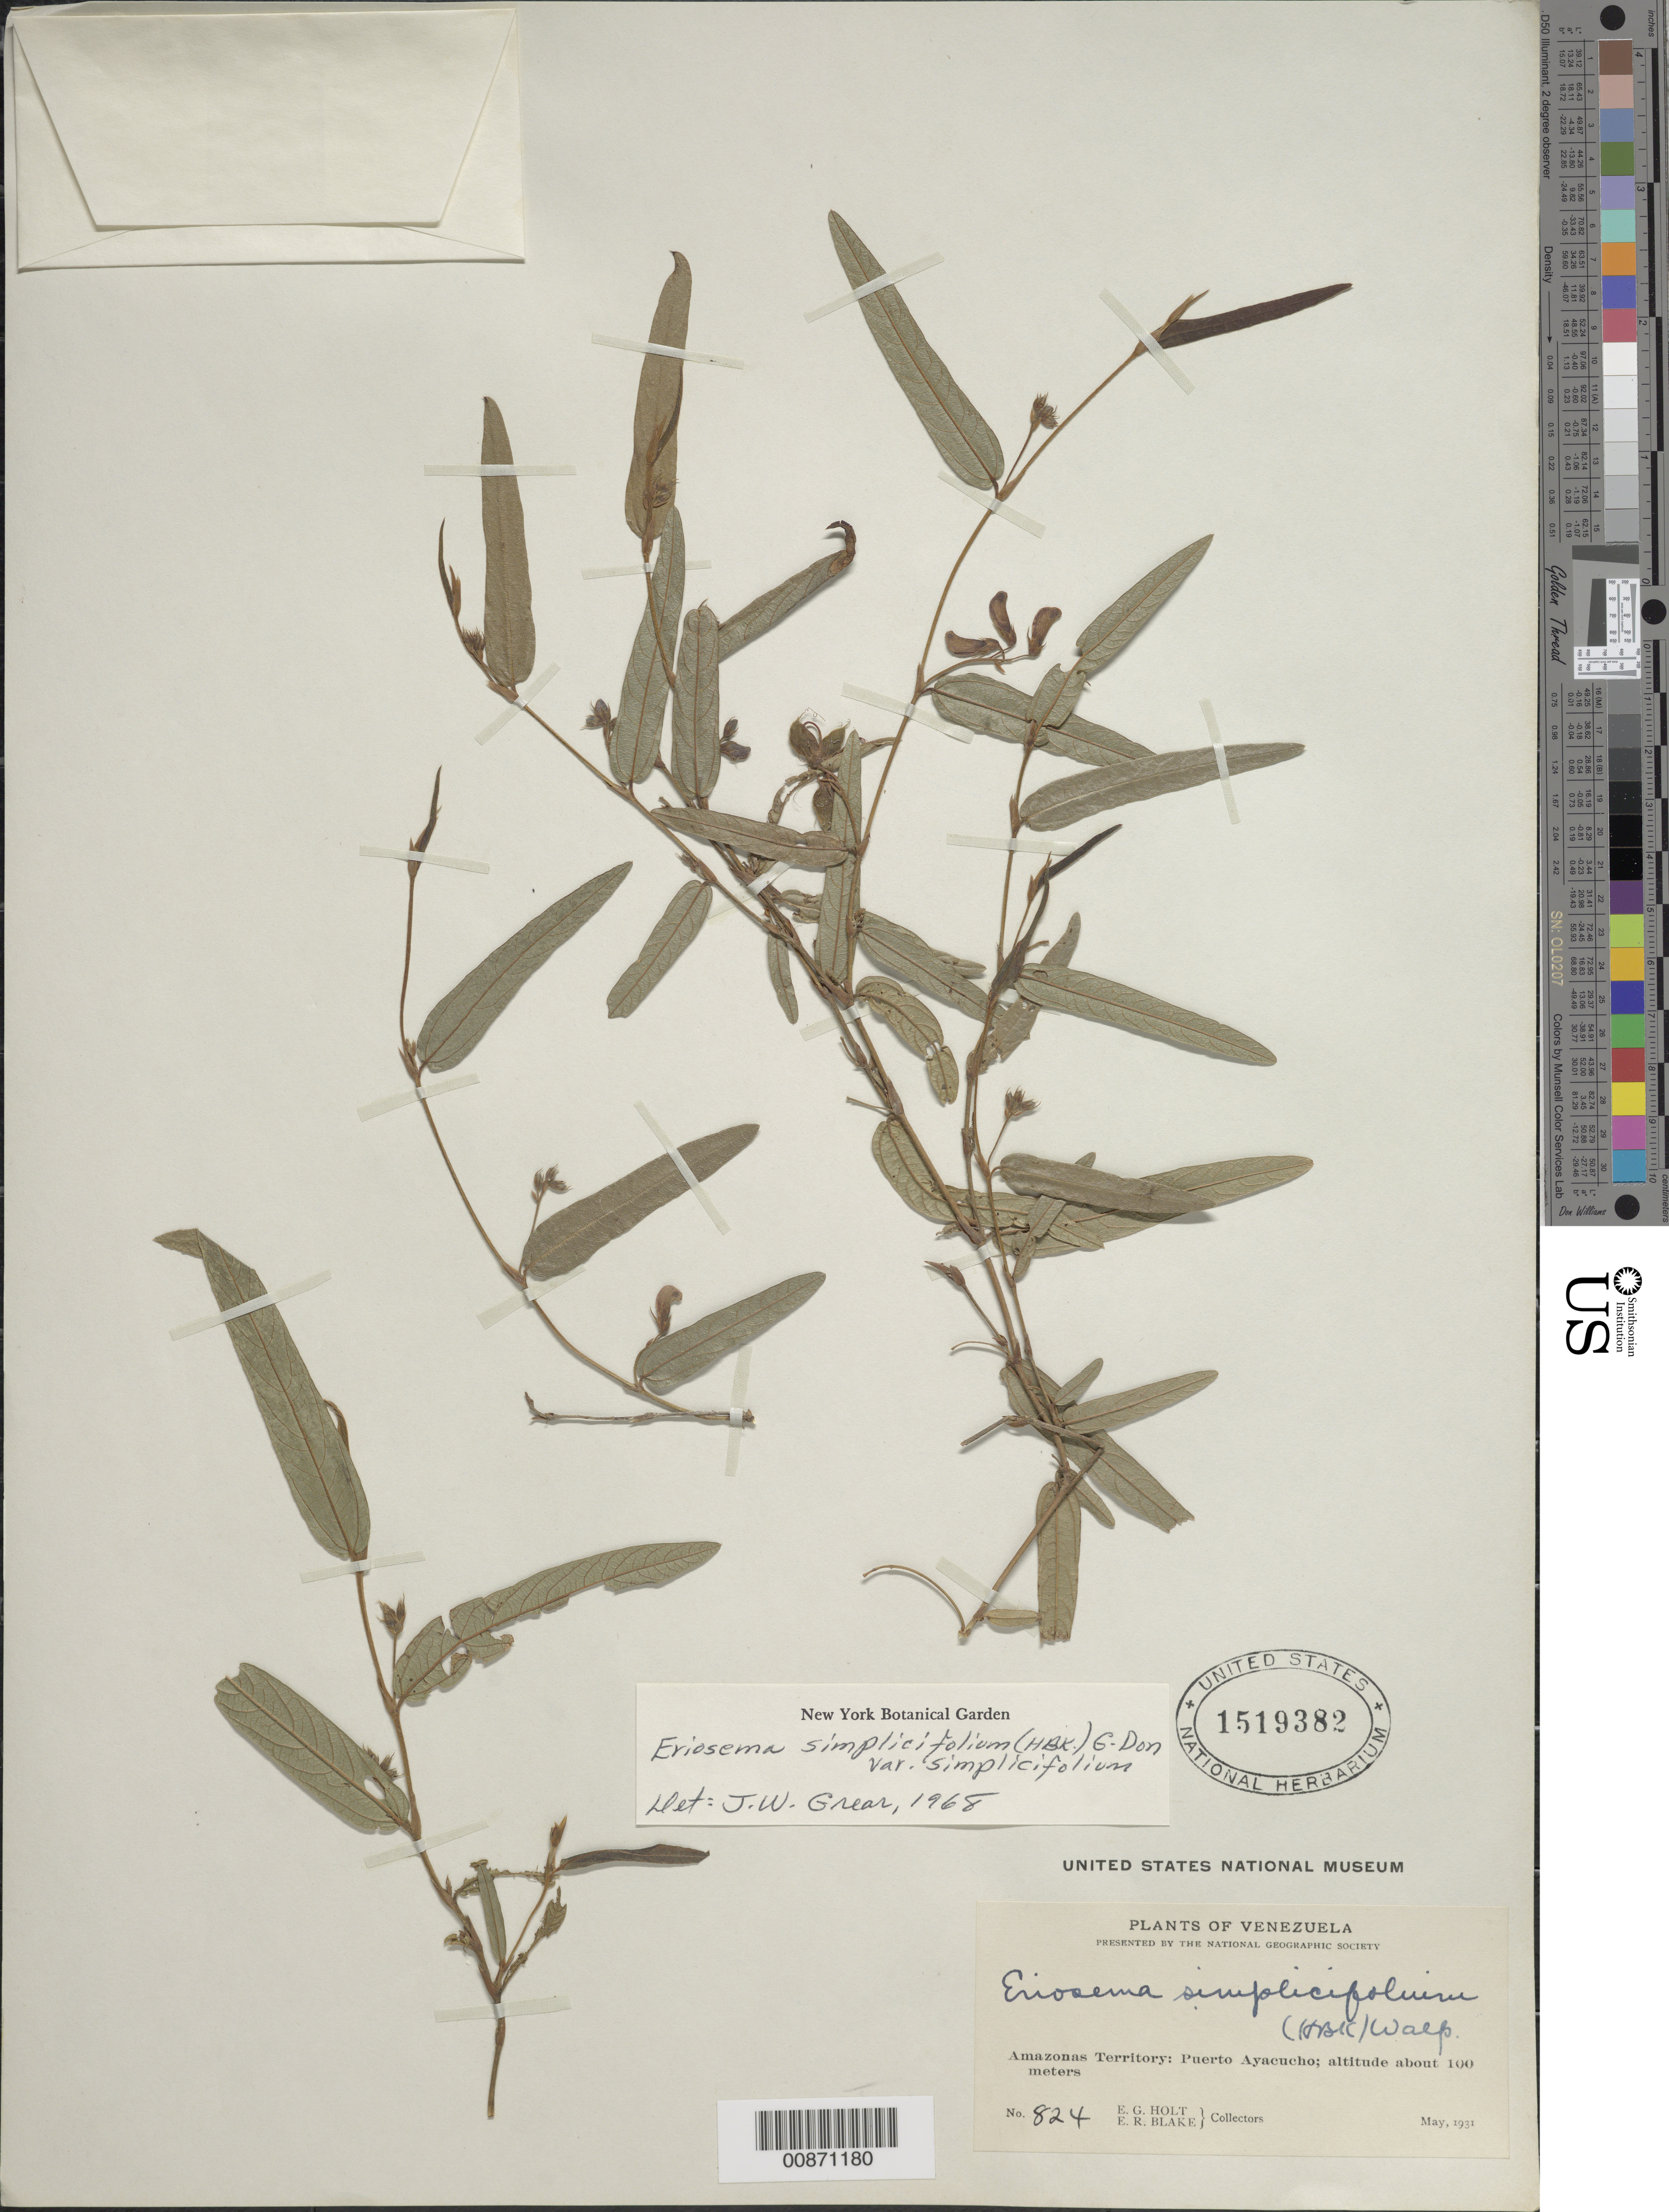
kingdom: Plantae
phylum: Tracheophyta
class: Magnoliopsida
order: Fabales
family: Fabaceae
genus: Eriosema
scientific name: Eriosema simplicifolium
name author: (Kunth) G. Don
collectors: E. Holt & E. R. Blake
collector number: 824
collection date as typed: May-31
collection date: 1931-05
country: Venezuela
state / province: Amazonas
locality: Puerto Ayacucho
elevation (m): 100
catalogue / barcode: US 1519382